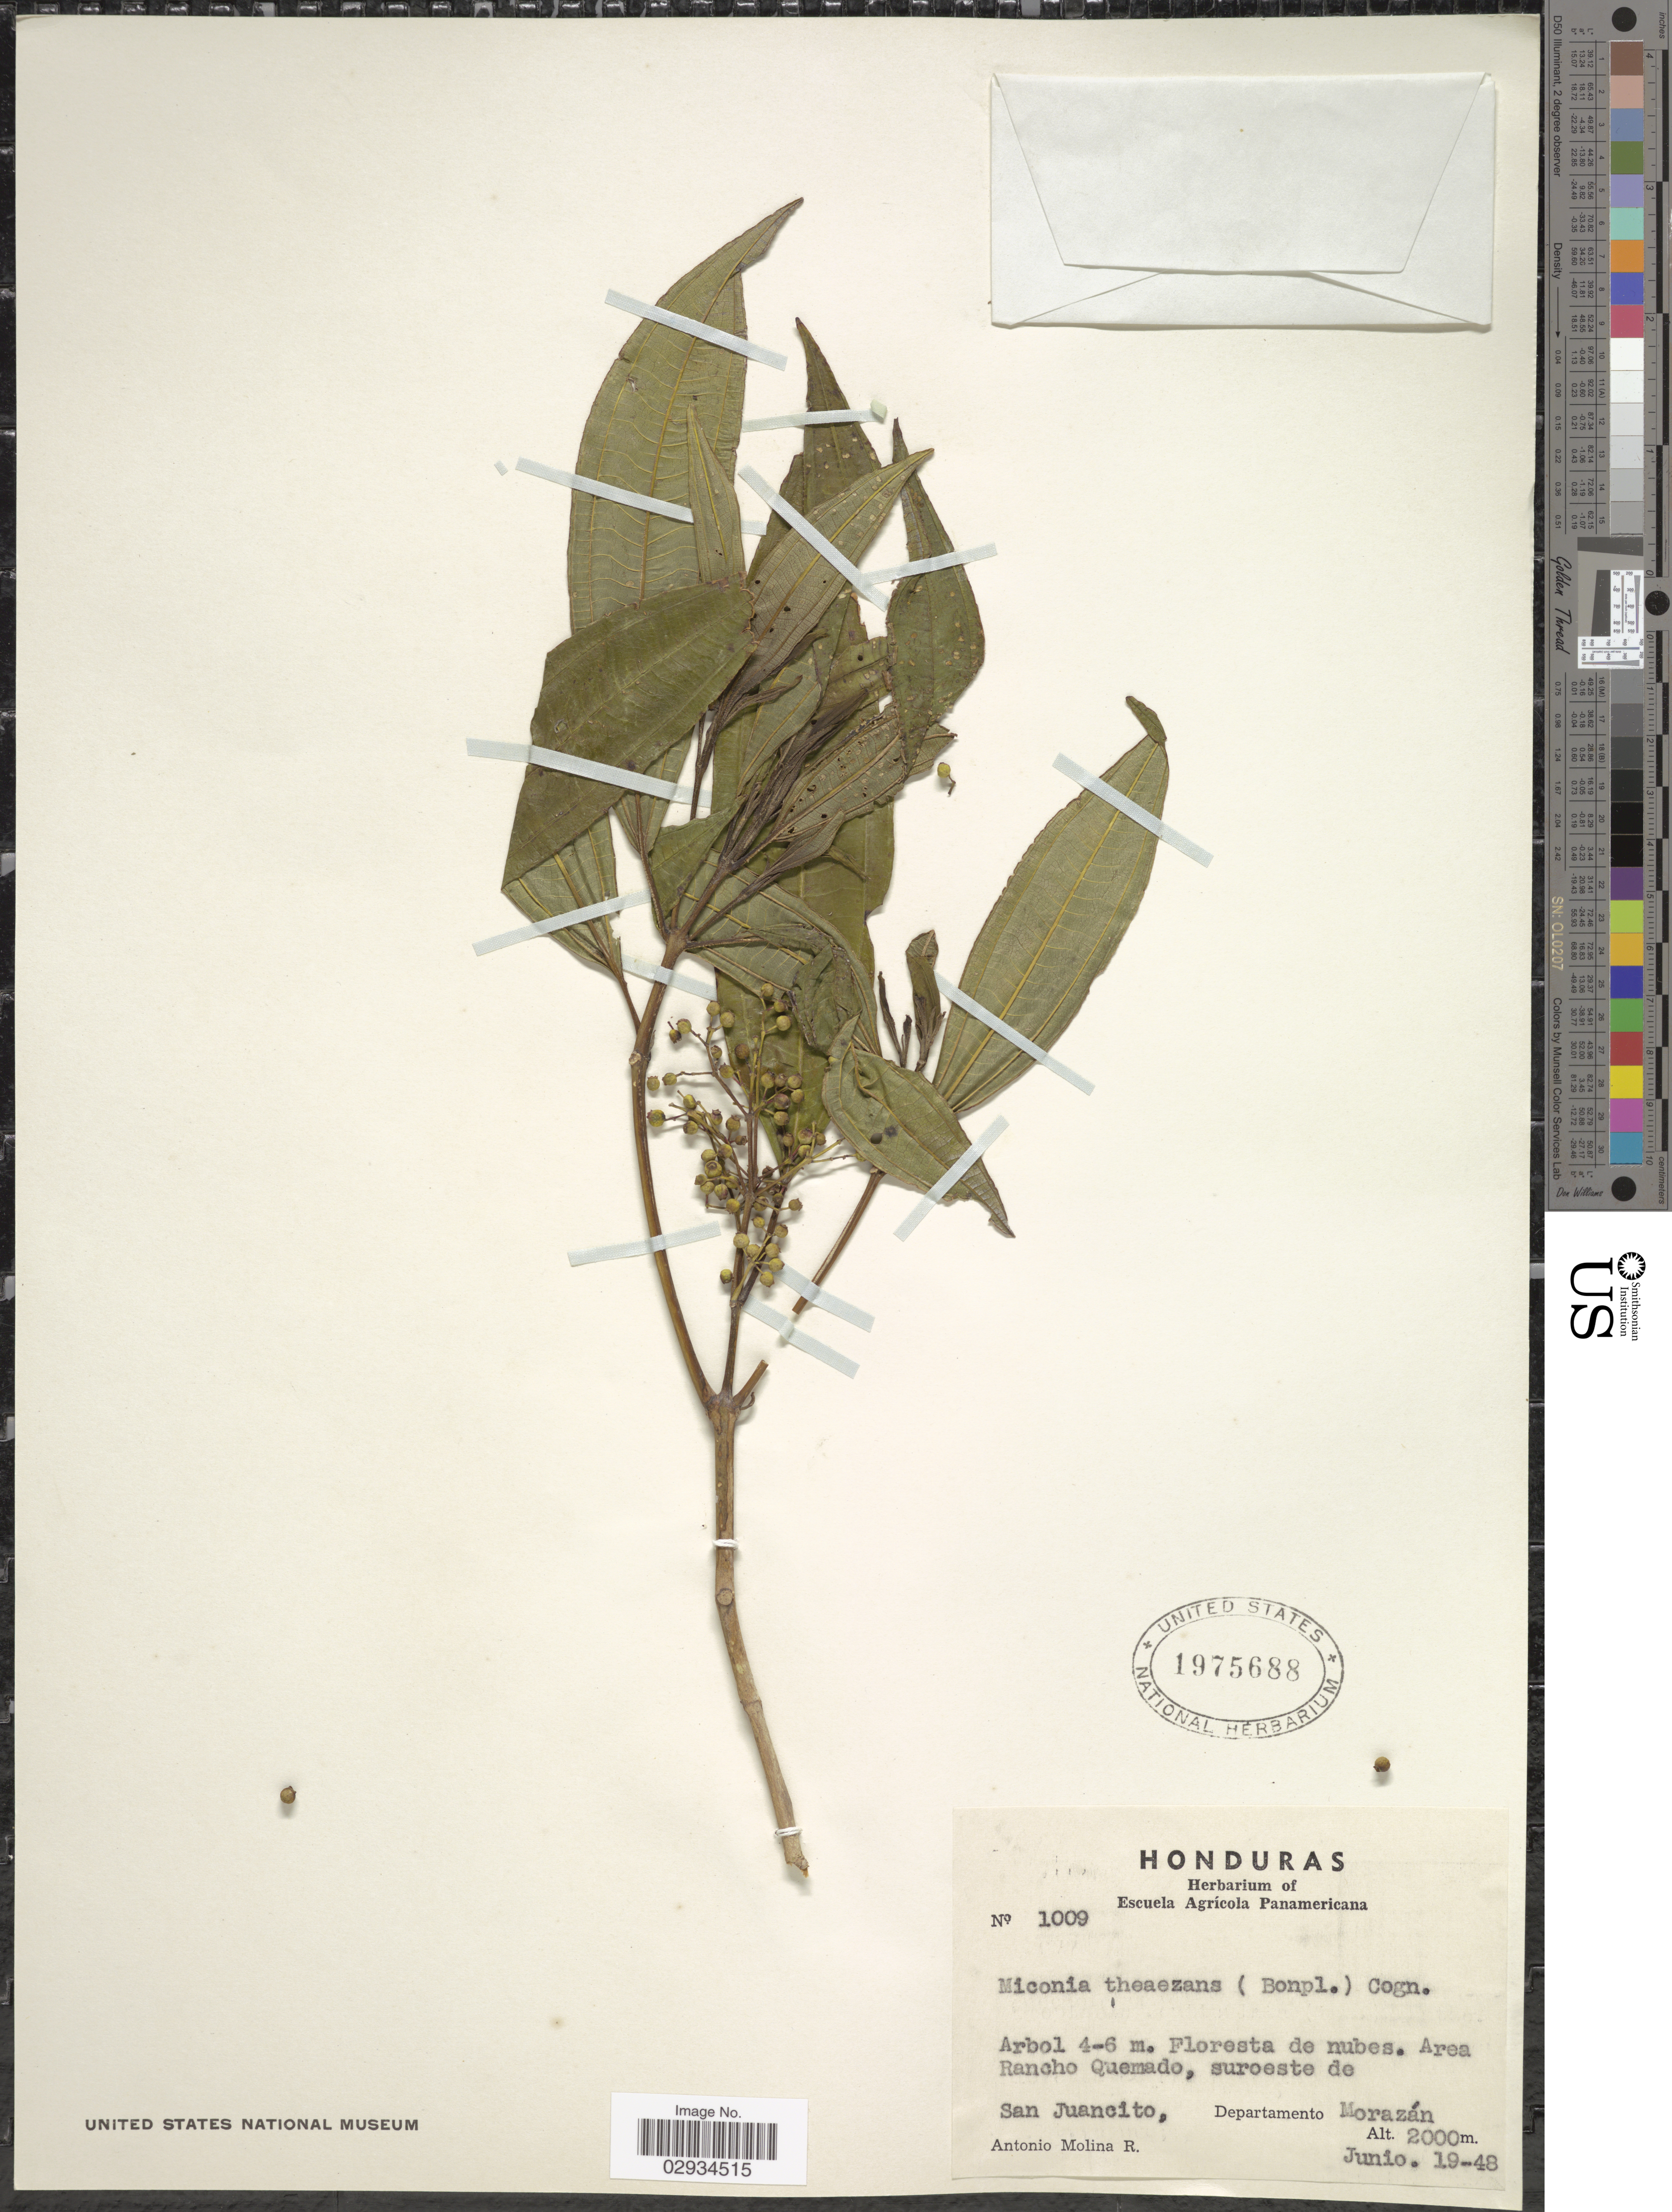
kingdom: Plantae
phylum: Tracheophyta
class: Magnoliopsida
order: Myrtales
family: Melastomataceae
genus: Miconia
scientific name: Miconia theizans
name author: (Bonpl.) Cogn.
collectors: A. Molina R.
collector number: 1009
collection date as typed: Transcribed d/m/y: 19/6/48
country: Honduras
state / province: Fco. Morazán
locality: Area Rancho Quemado, suroeste de San Juancito, Departamento Morazán.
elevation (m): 2000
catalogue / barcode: US 1975688